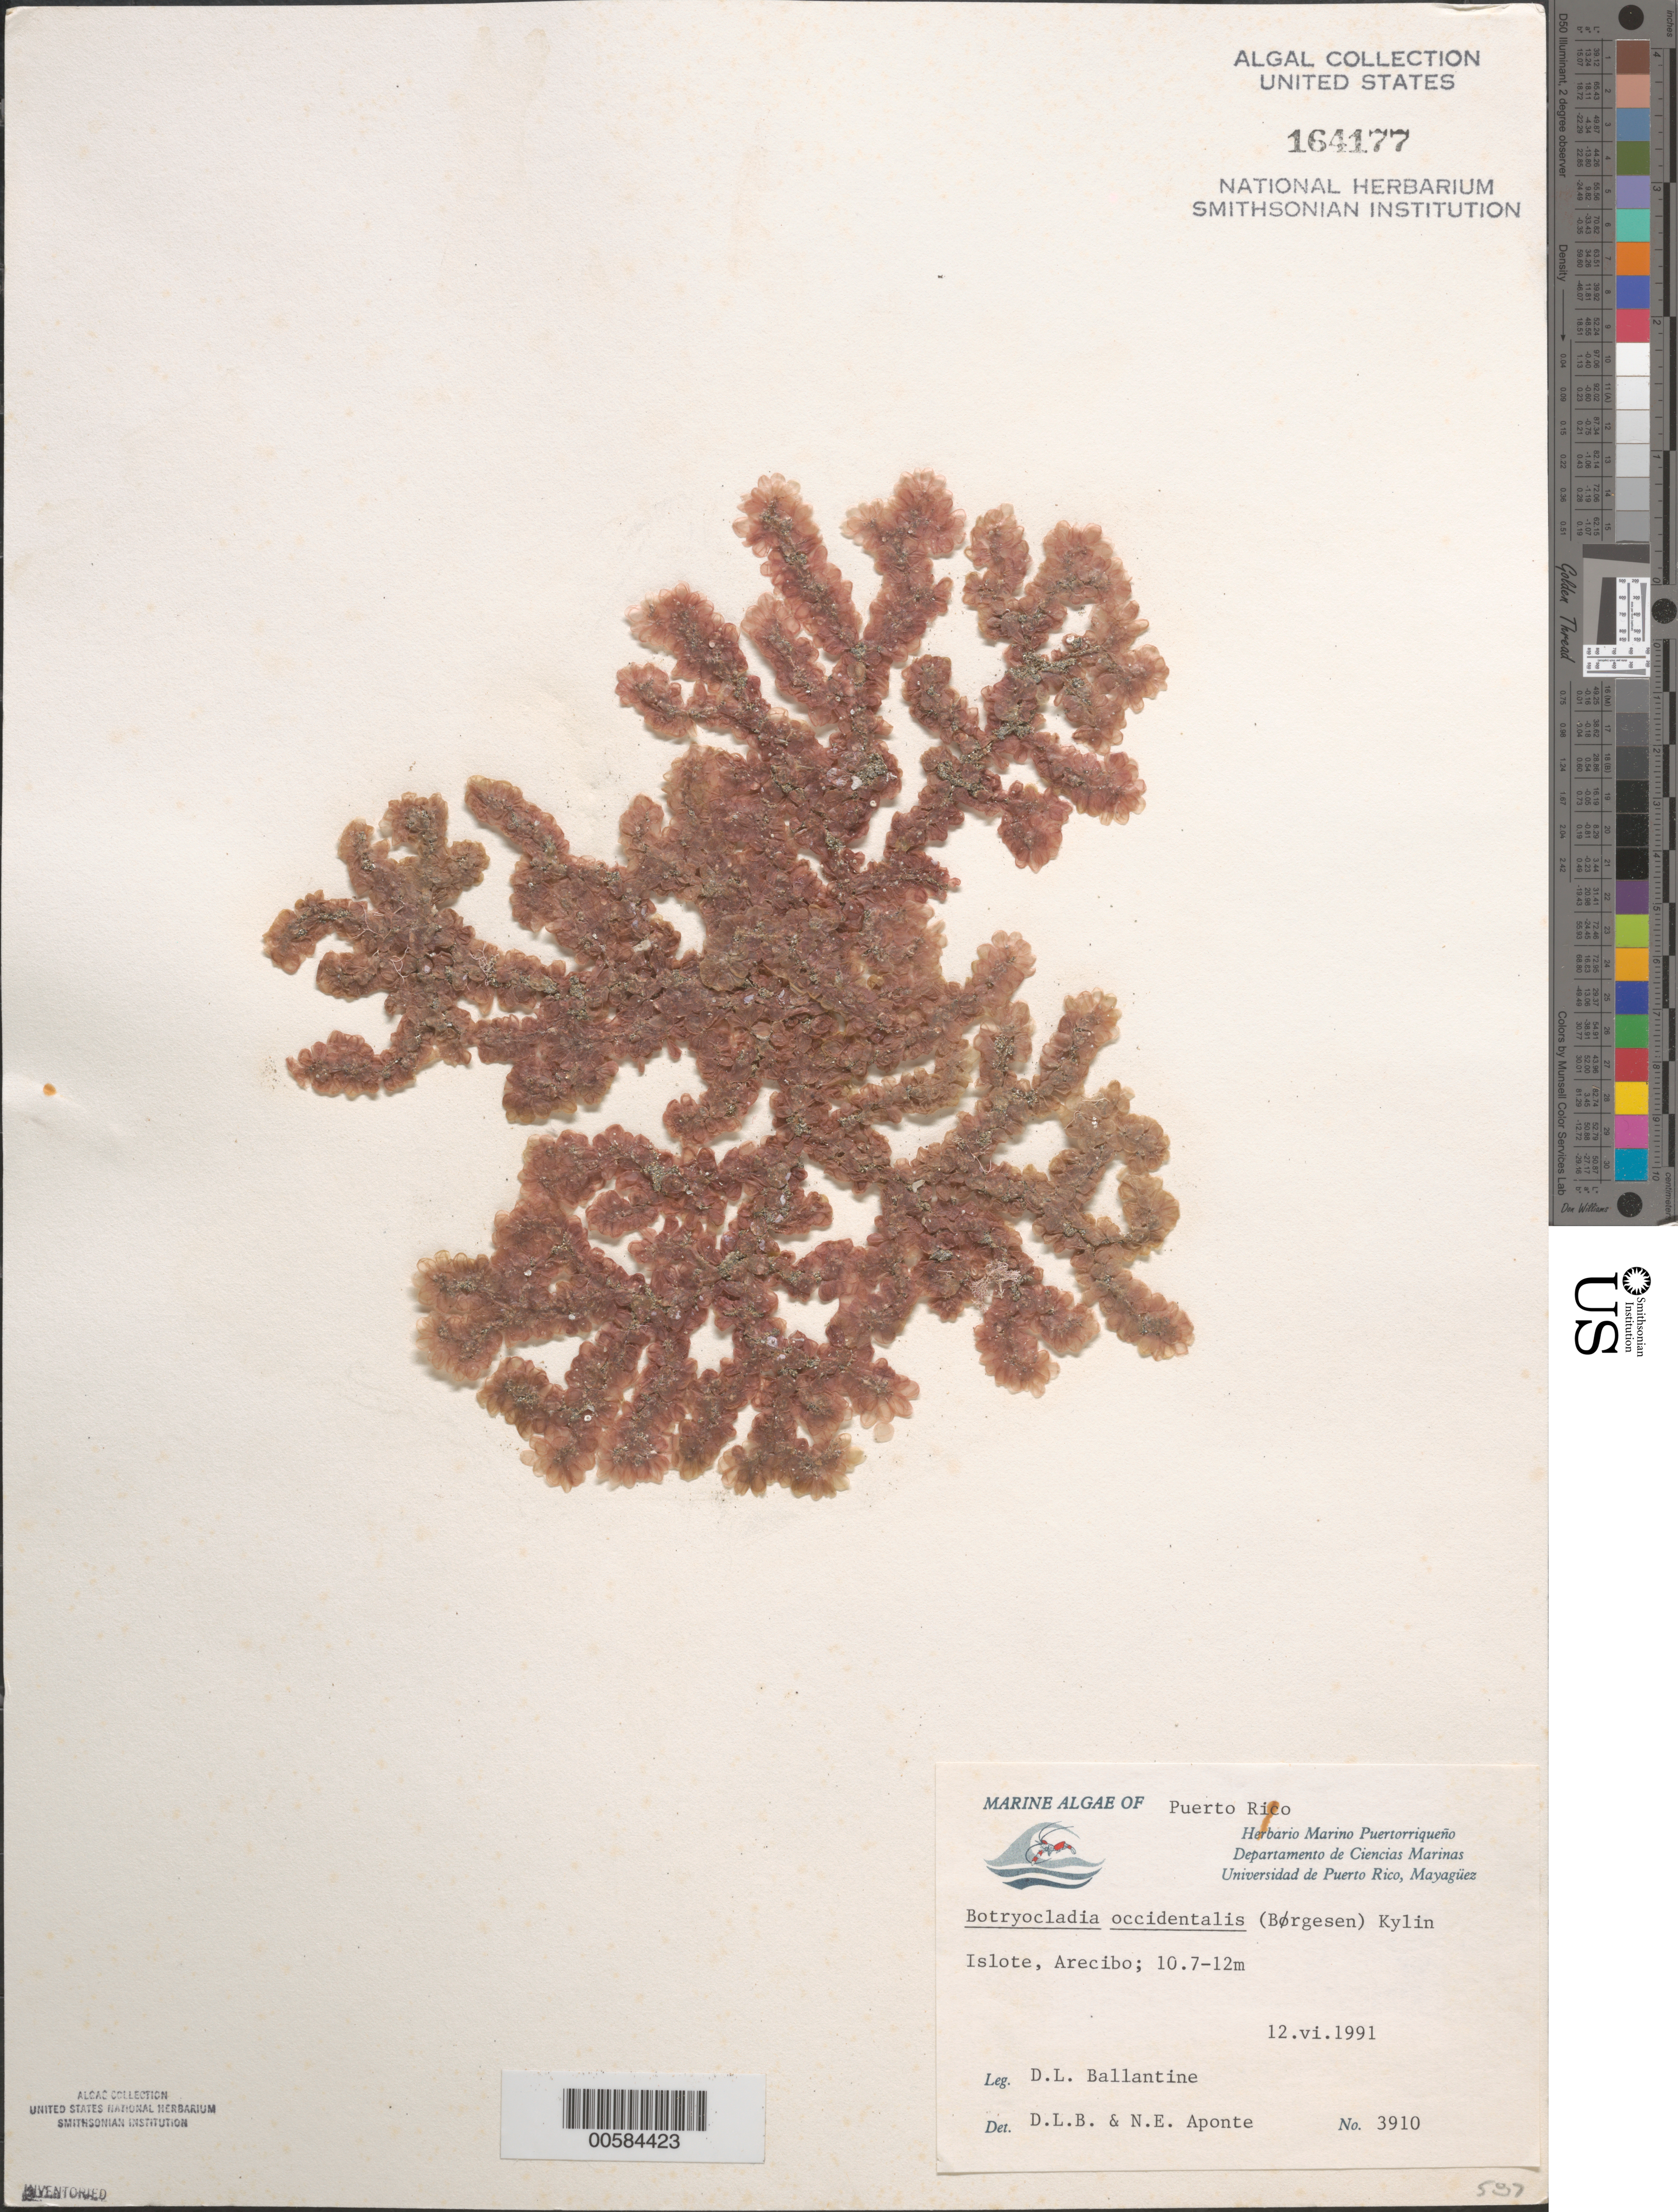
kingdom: Plantae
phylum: Rhodophyta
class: Florideophyceae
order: Rhodymeniales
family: Rhodymeniaceae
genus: Botryocladia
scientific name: Botryocladia occidentalis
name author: (Børgesen) Kylin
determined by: Ballantine, D. L.; Aponte, N. E.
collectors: D.L. Ballantine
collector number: DLB 3910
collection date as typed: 12 Jun 1991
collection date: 1991-06-12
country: Puerto Rico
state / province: Arecibo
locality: Islote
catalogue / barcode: US 164177